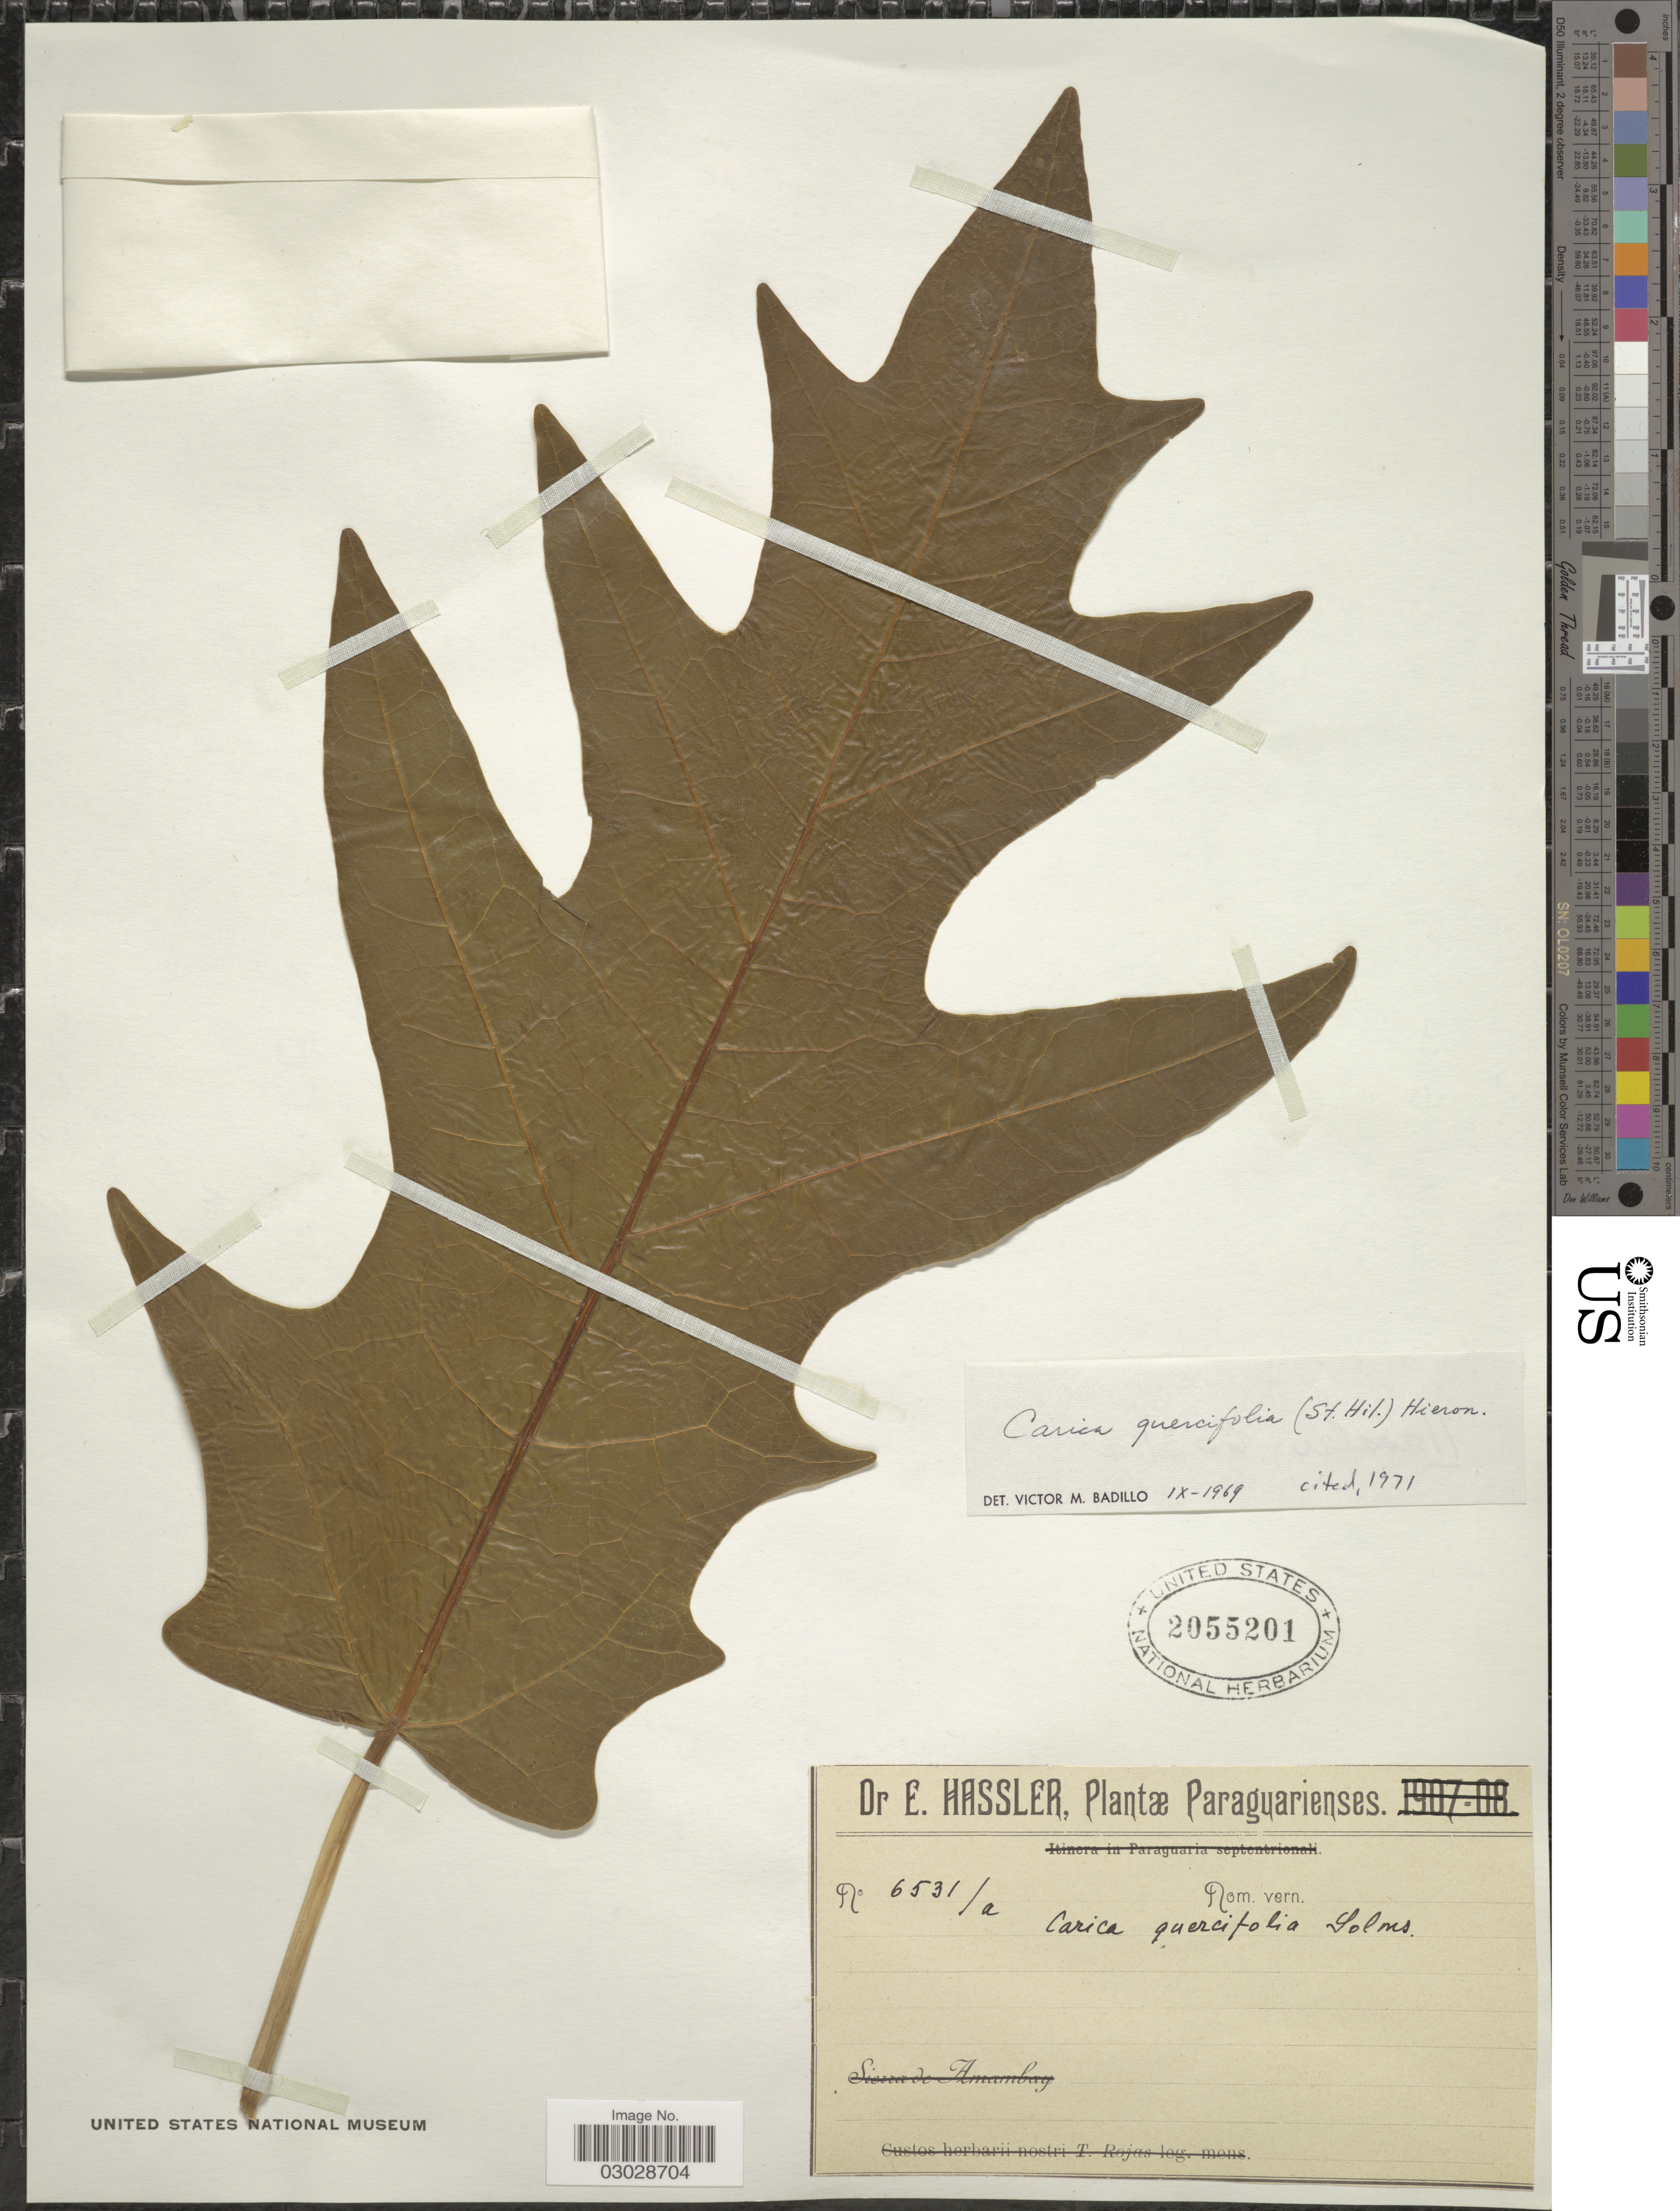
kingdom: Plantae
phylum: Tracheophyta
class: Magnoliopsida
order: Brassicales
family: Caricaceae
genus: Vasconcellea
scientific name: Vasconcellea quercifolia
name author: A. St.-Hil.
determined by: Strong, M. T., (US), Smithsonian Institution - National Museum of Natural History (UNITED STATES)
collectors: E. Hassler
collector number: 6531/a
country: Paraguay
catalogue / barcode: US 2055201